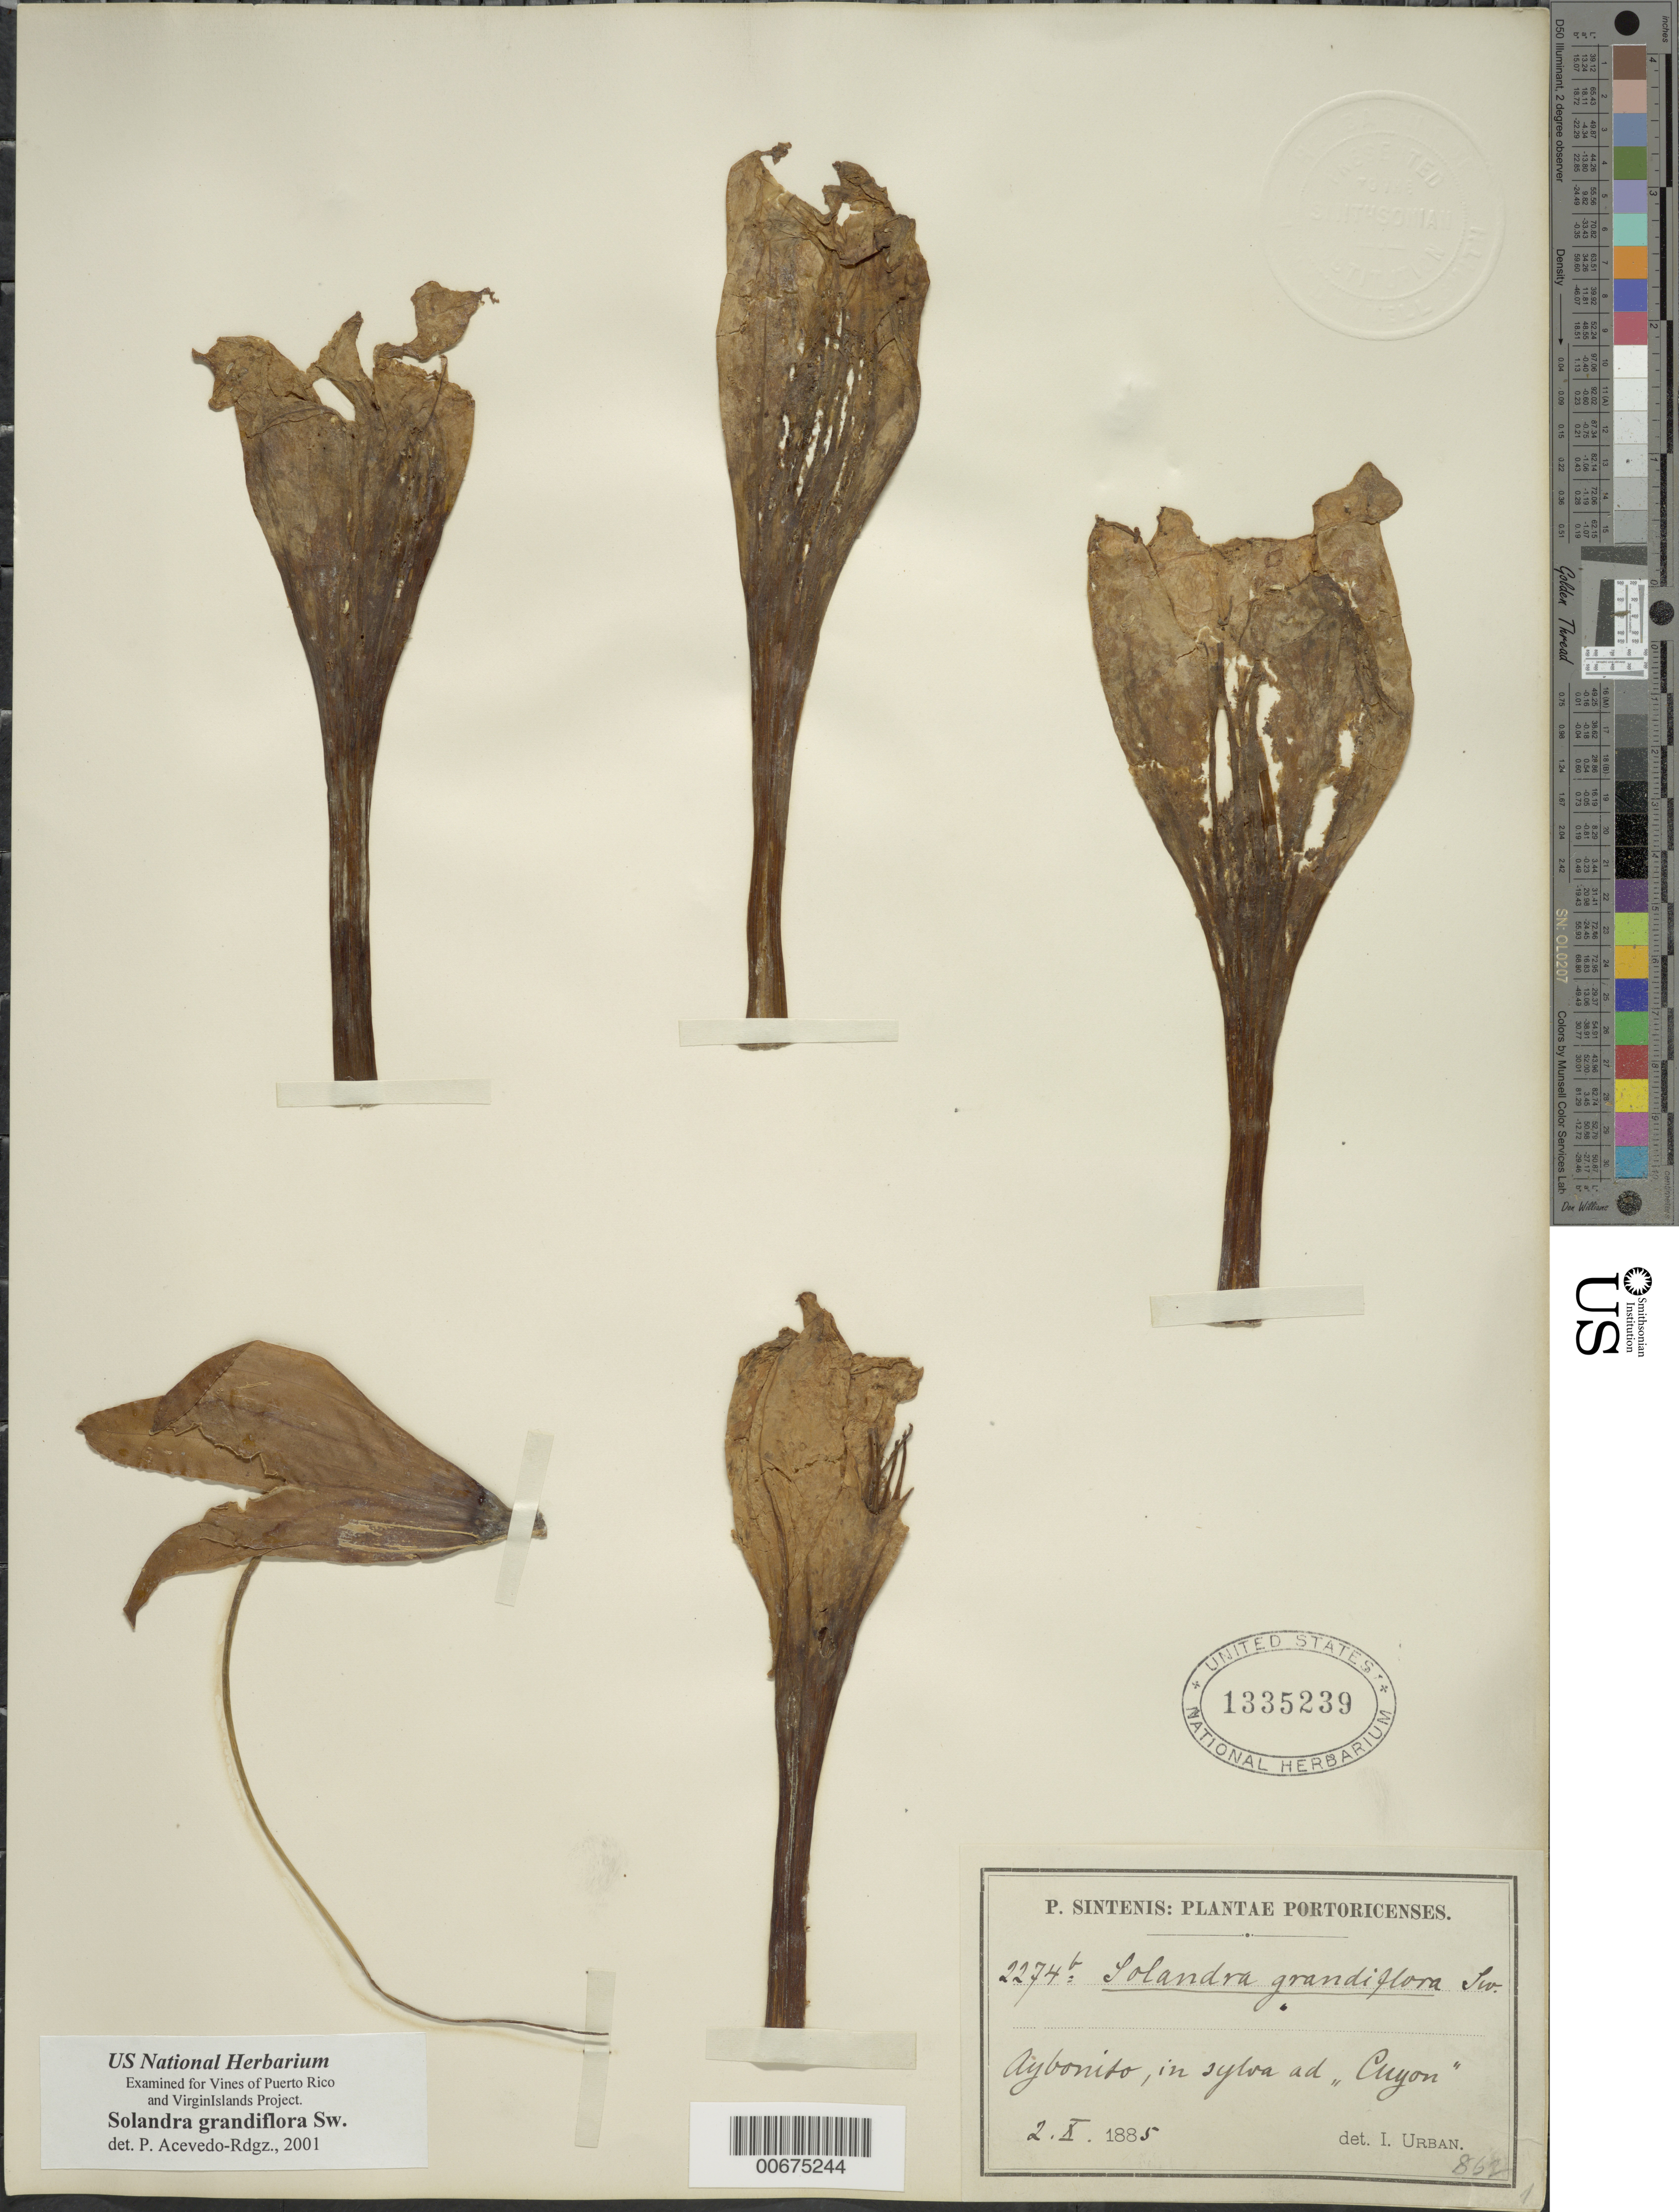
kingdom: Plantae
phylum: Tracheophyta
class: Magnoliopsida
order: Solanales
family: Solanaceae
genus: Solandra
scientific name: Solandra grandiflora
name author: Sw.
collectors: P. Sintenis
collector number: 2274b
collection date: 1885-10-02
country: Puerto Rico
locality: Portoricenses. Aybonito, in sylva ad "Cuyon"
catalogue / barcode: US 1335239